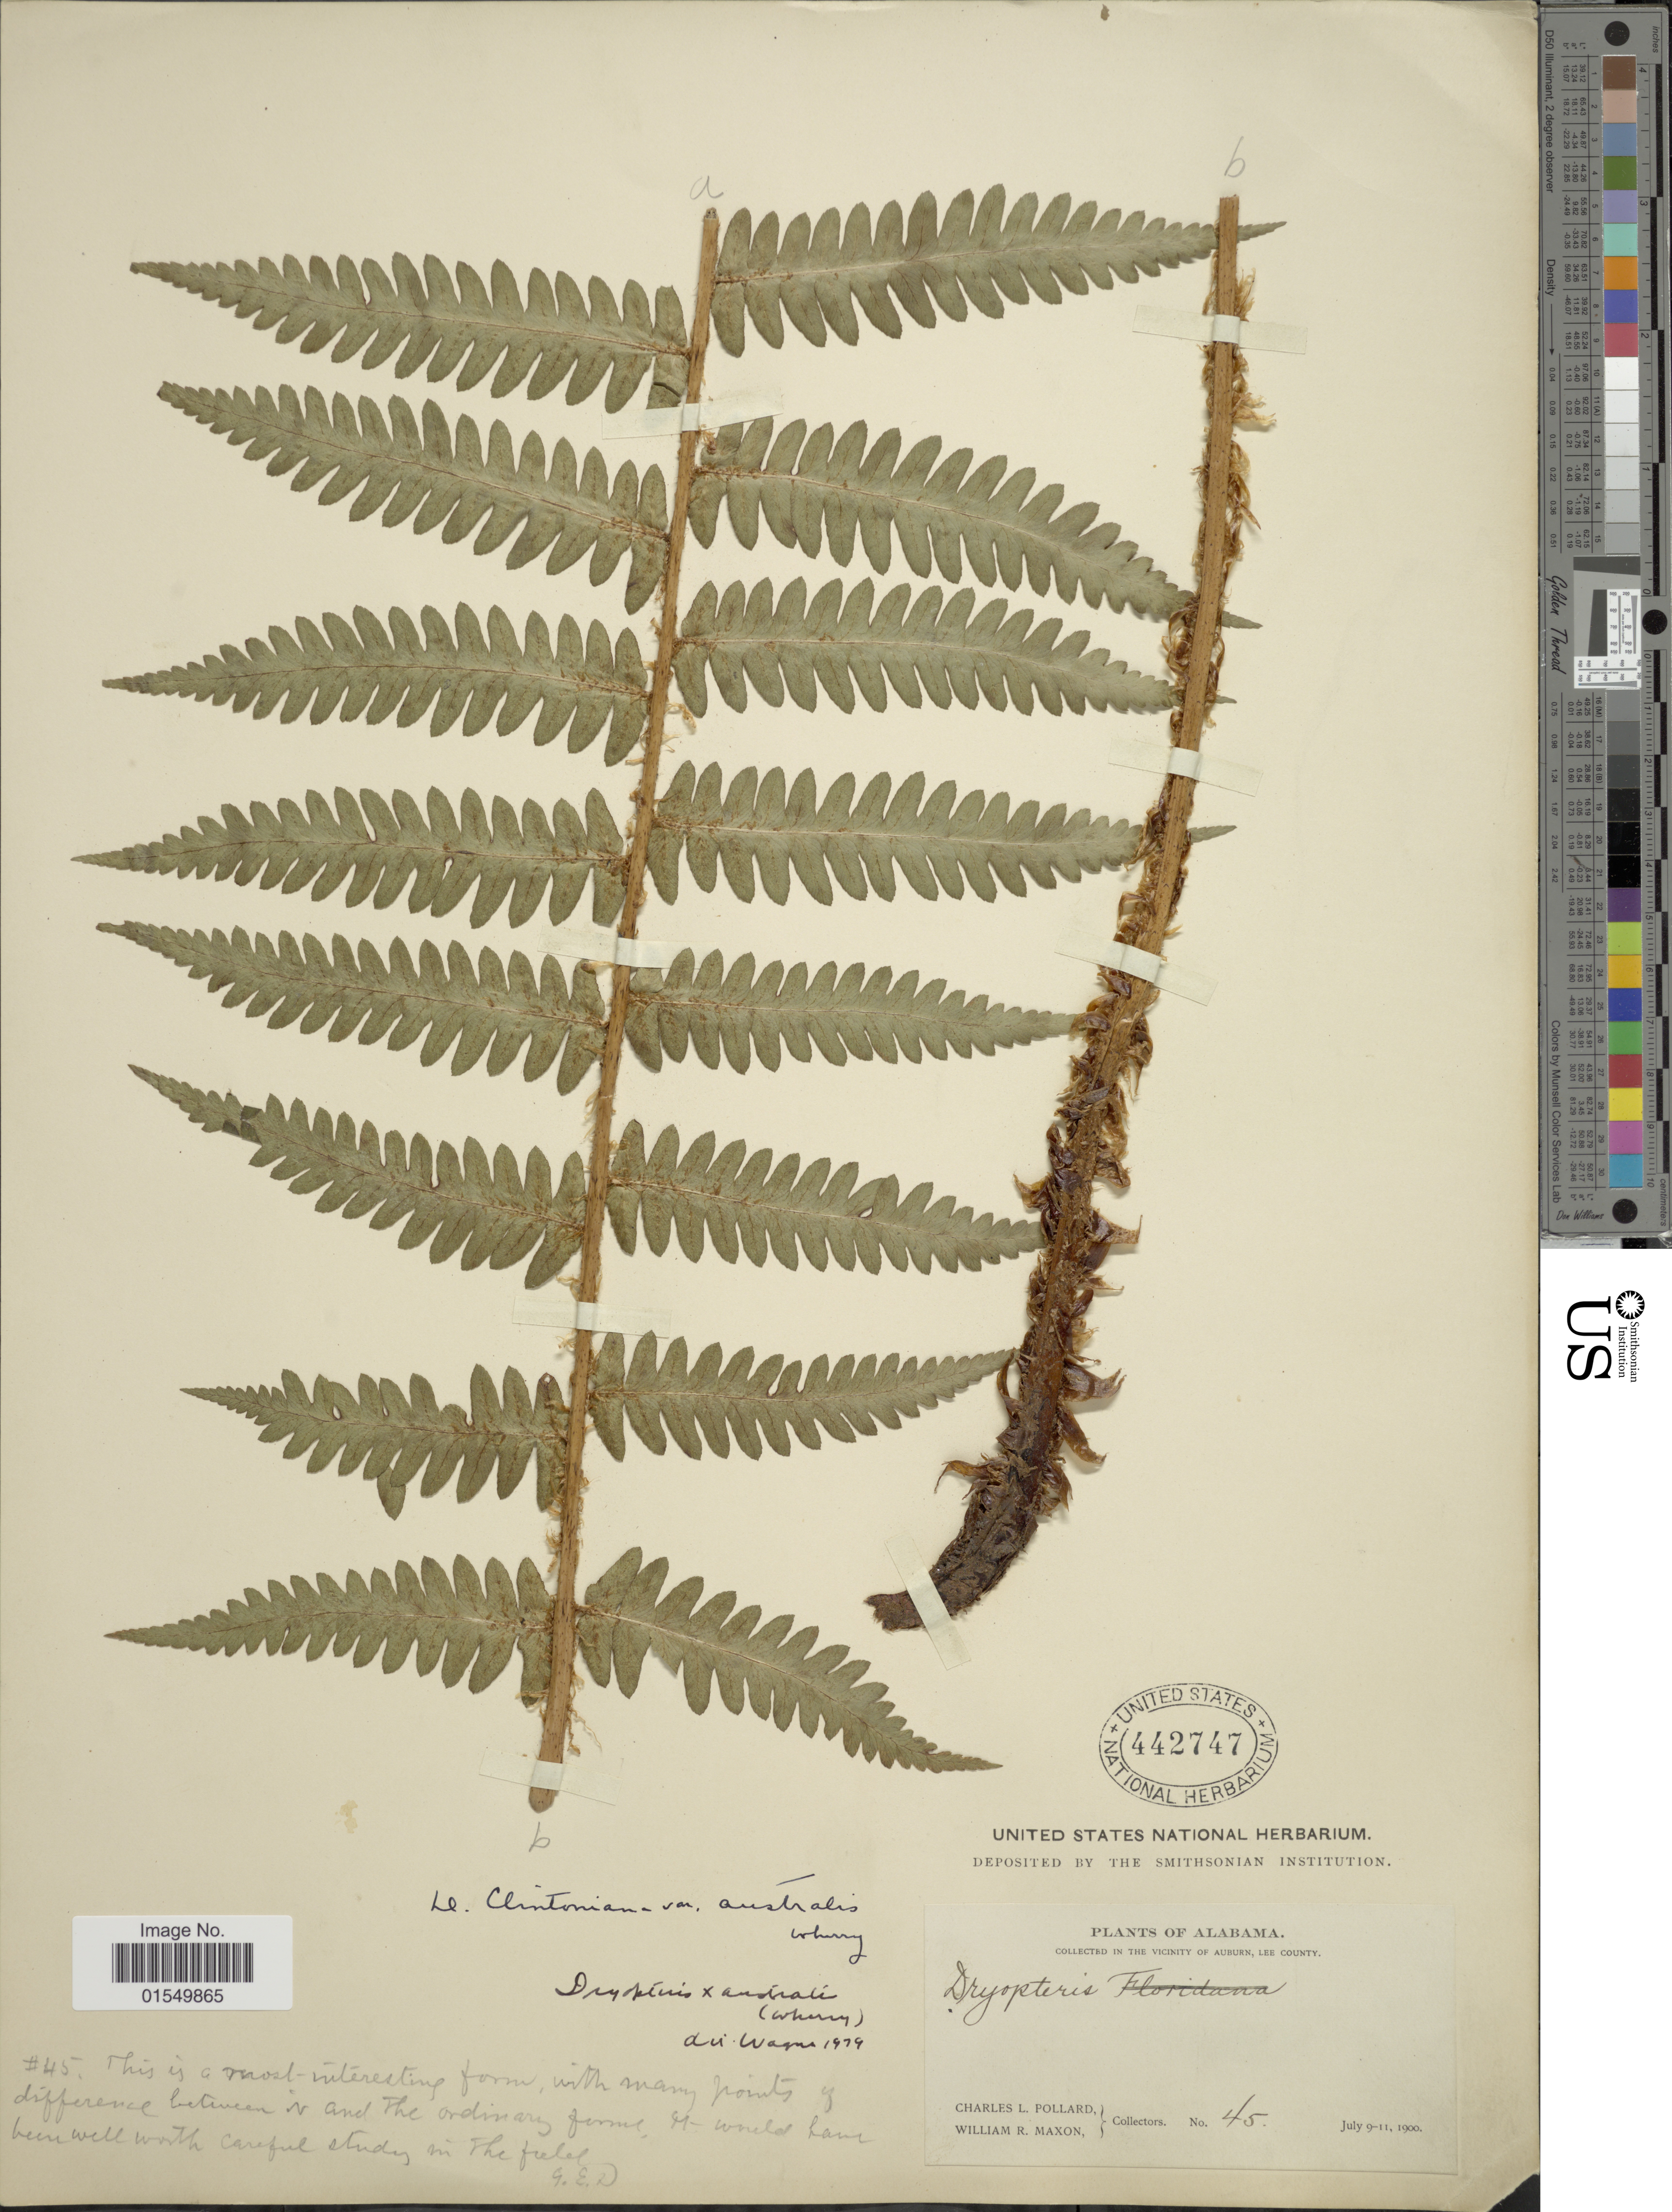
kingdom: Plantae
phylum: Tracheophyta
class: Polypodiopsida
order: Polypodiales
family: Dryopteridaceae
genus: Dryopteris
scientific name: Dryopteris x australis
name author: (Wherry) Small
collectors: C. L. Pollard & W. R. Maxon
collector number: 45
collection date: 1900-07-09/1900-07-11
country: United States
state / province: Alabama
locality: Vicinity of Auburn, Lee County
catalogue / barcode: US 442747